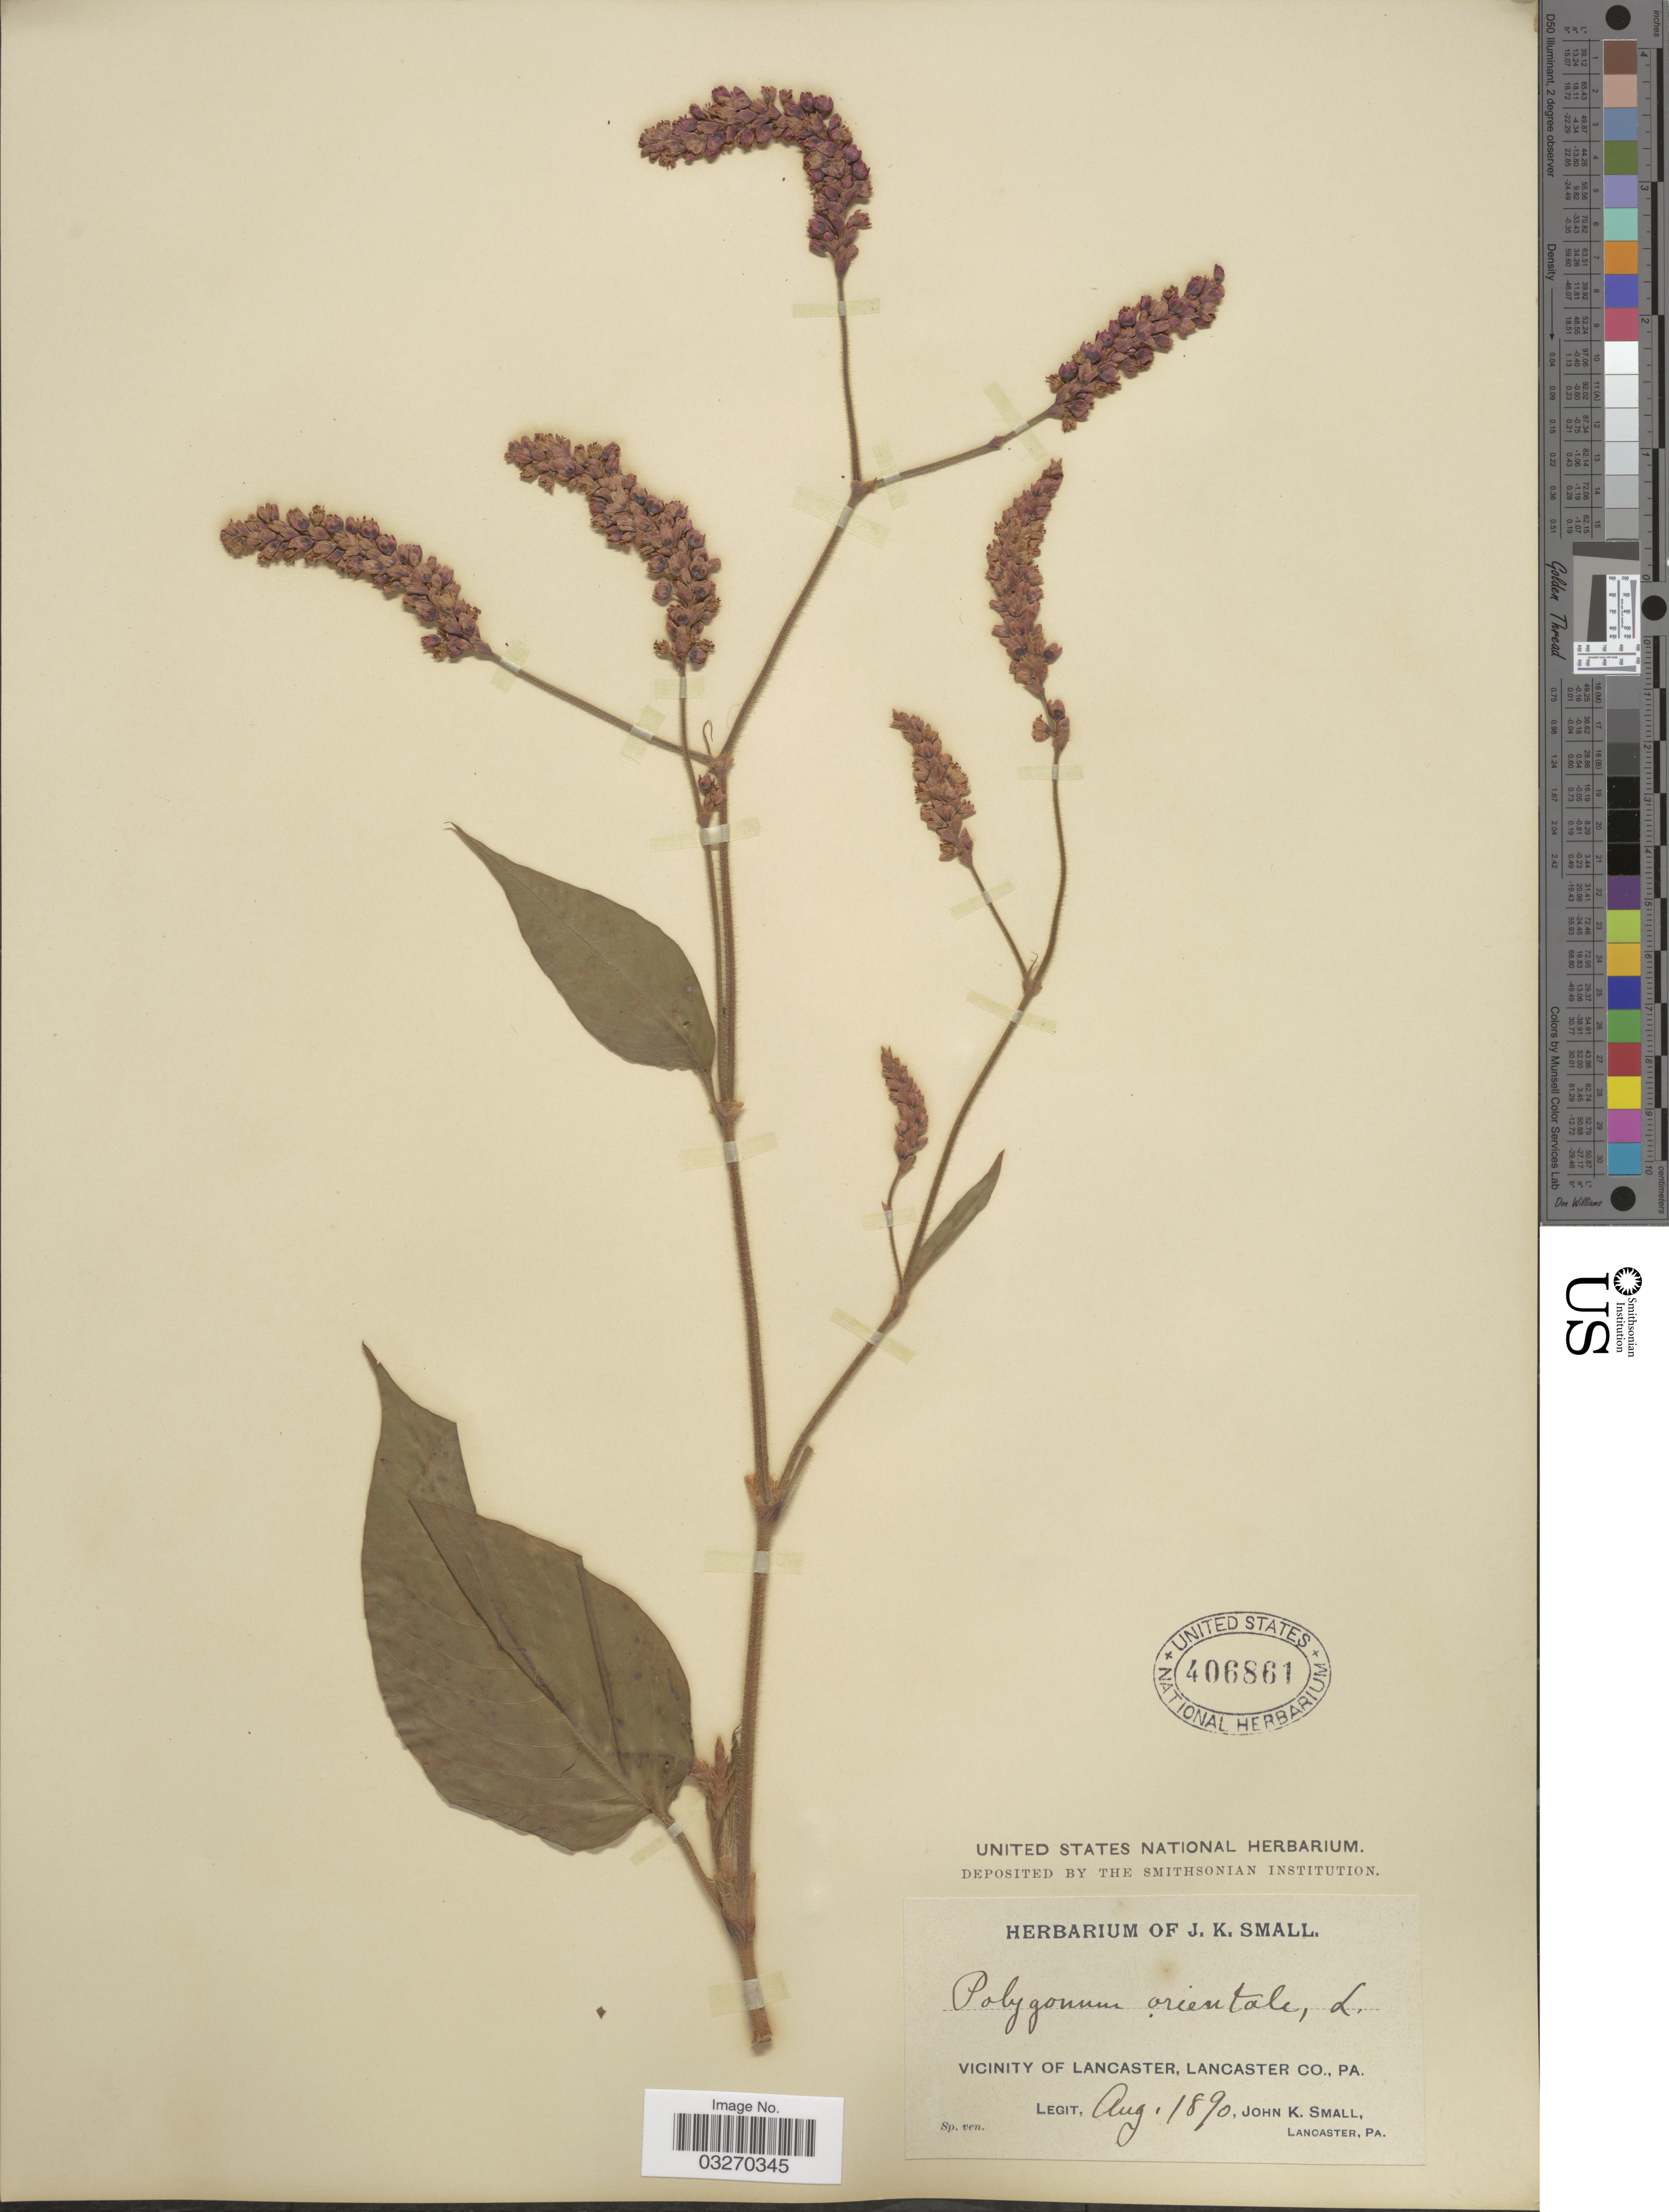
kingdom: Plantae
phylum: Tracheophyta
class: Magnoliopsida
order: Caryophyllales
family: Polygonaceae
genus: Persicaria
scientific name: Persicaria orientalis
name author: (L.) Spach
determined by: Atha, D. E.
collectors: J. K. Small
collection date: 1890-08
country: United States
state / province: Pennsylvania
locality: Vicinity of Lancaster, Lancaster Co.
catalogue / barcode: US 406861